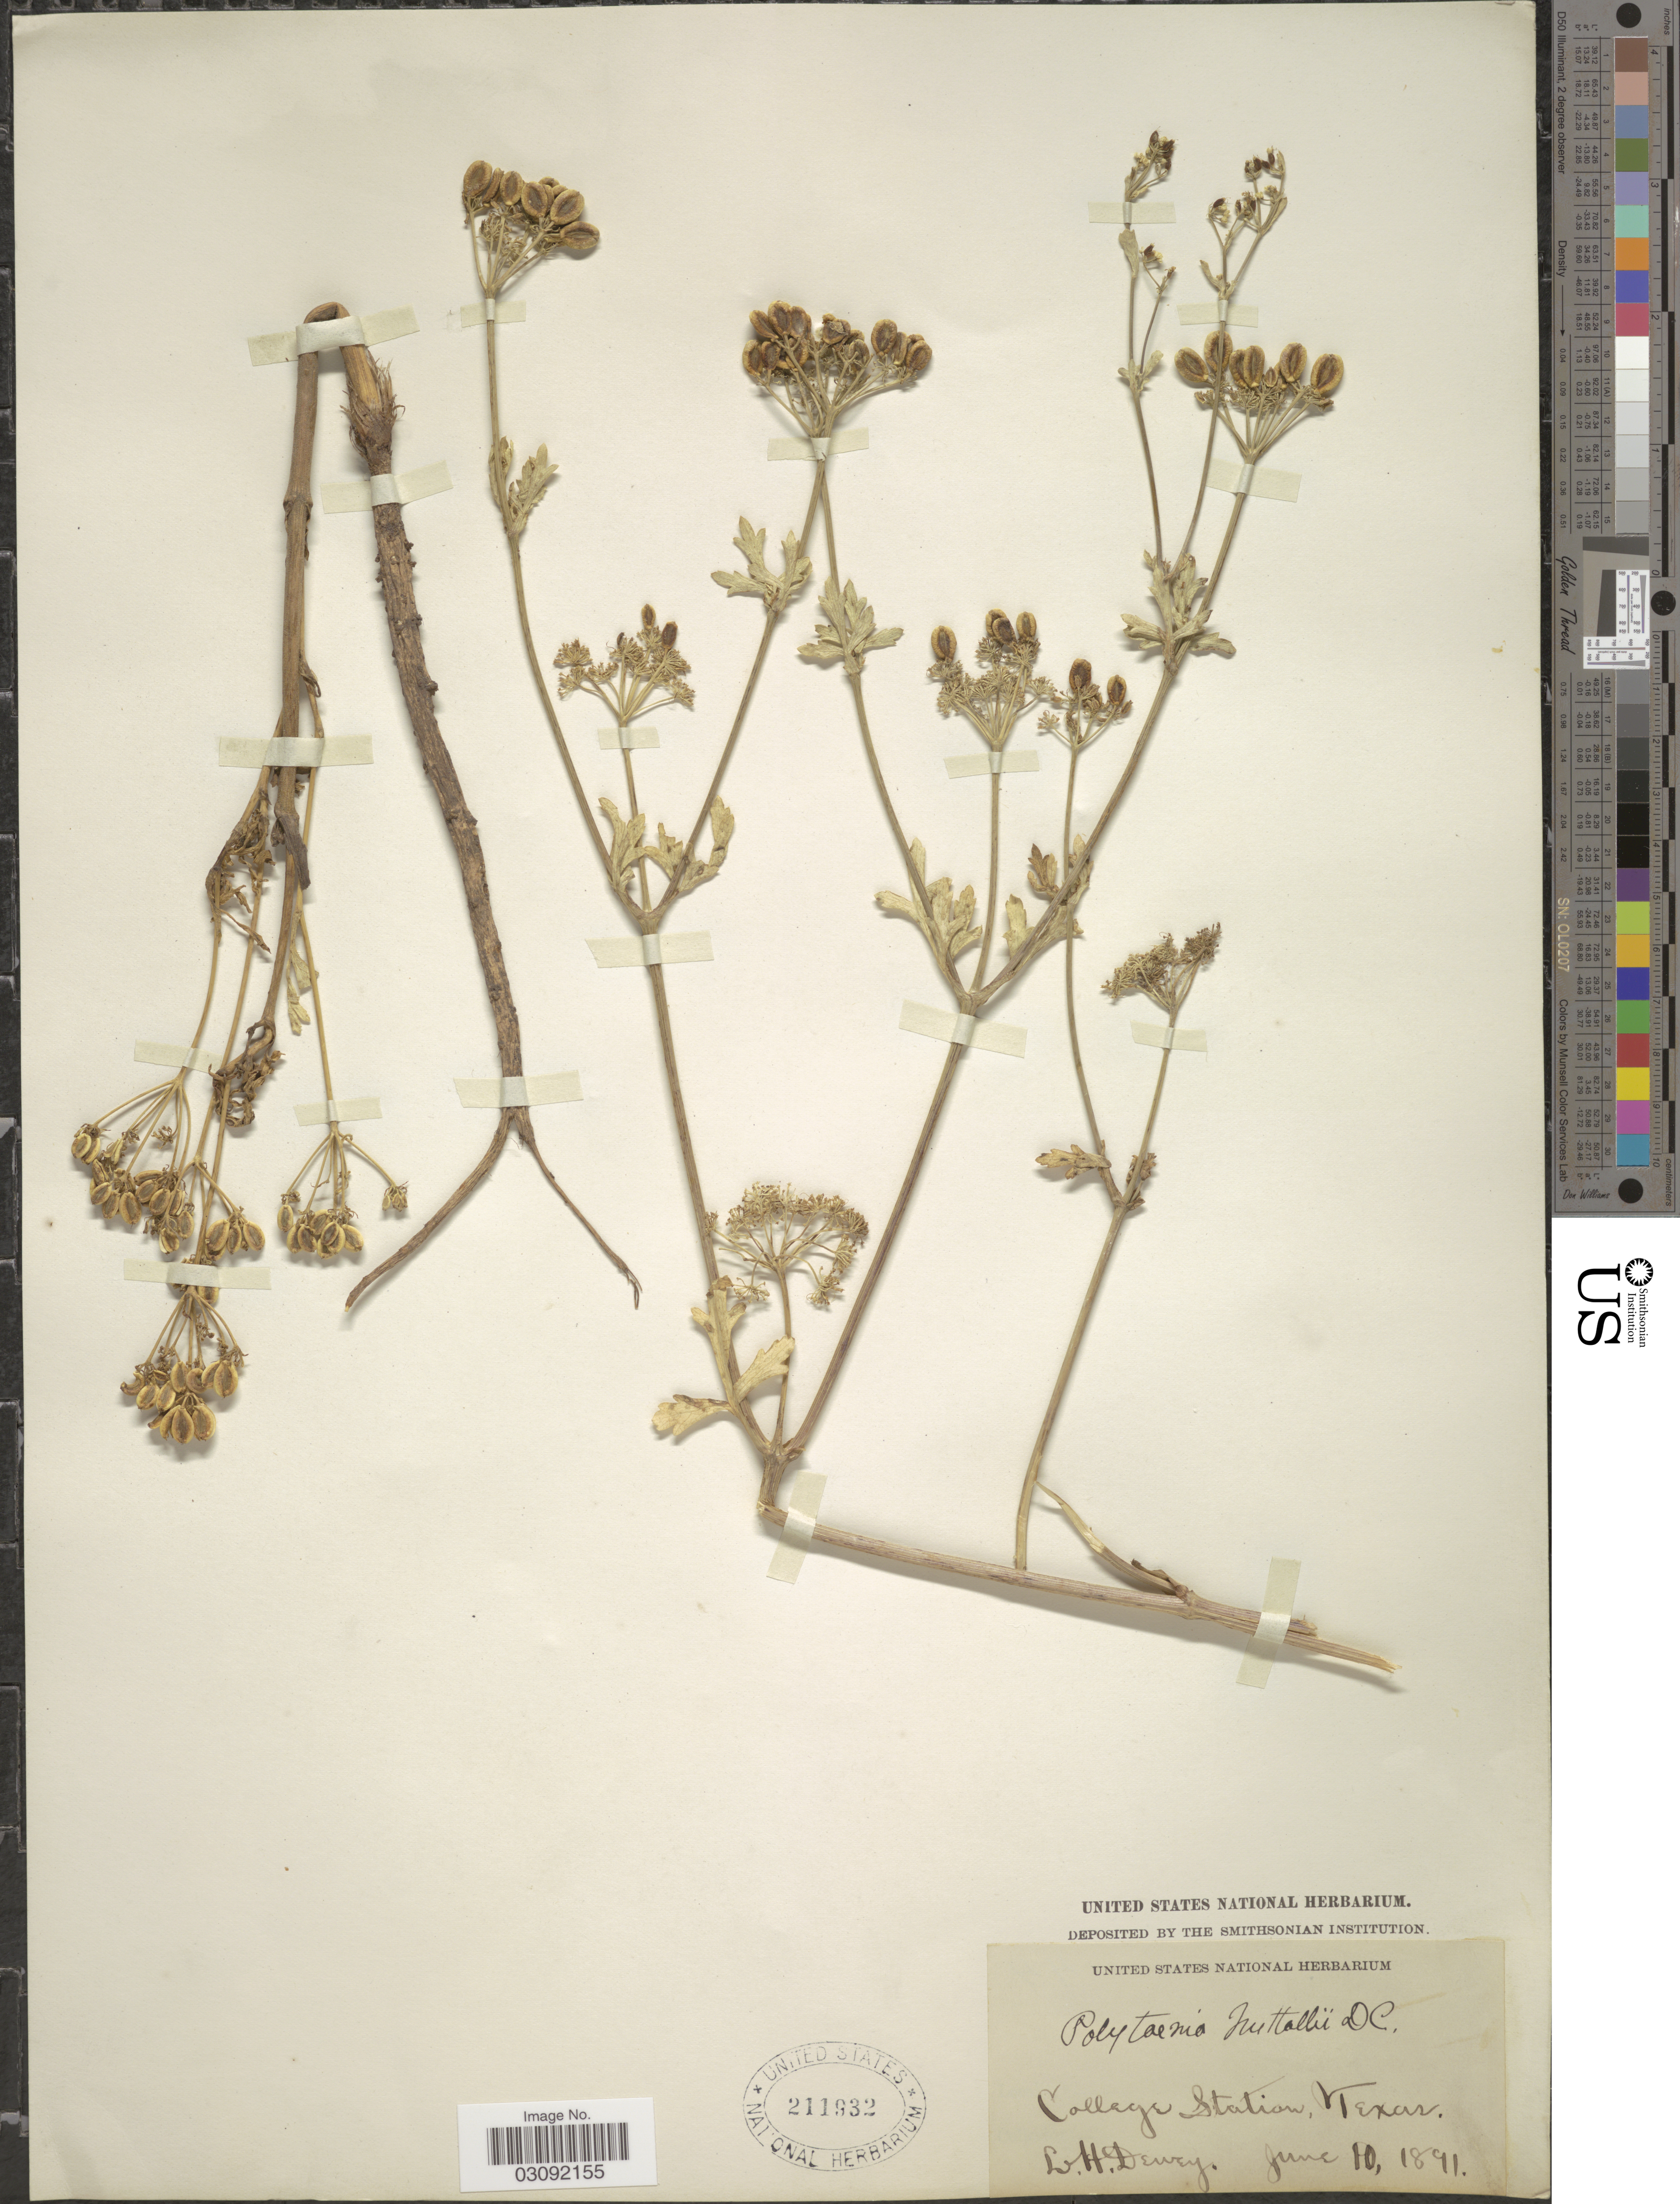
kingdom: Plantae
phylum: Tracheophyta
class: Magnoliopsida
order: Apiales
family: Apiaceae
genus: Polytaenia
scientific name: Polytaenia nuttallii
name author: DC.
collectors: L. H. Dewey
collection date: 1891-06-10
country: United States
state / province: Texas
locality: College Station.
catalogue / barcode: US 211932